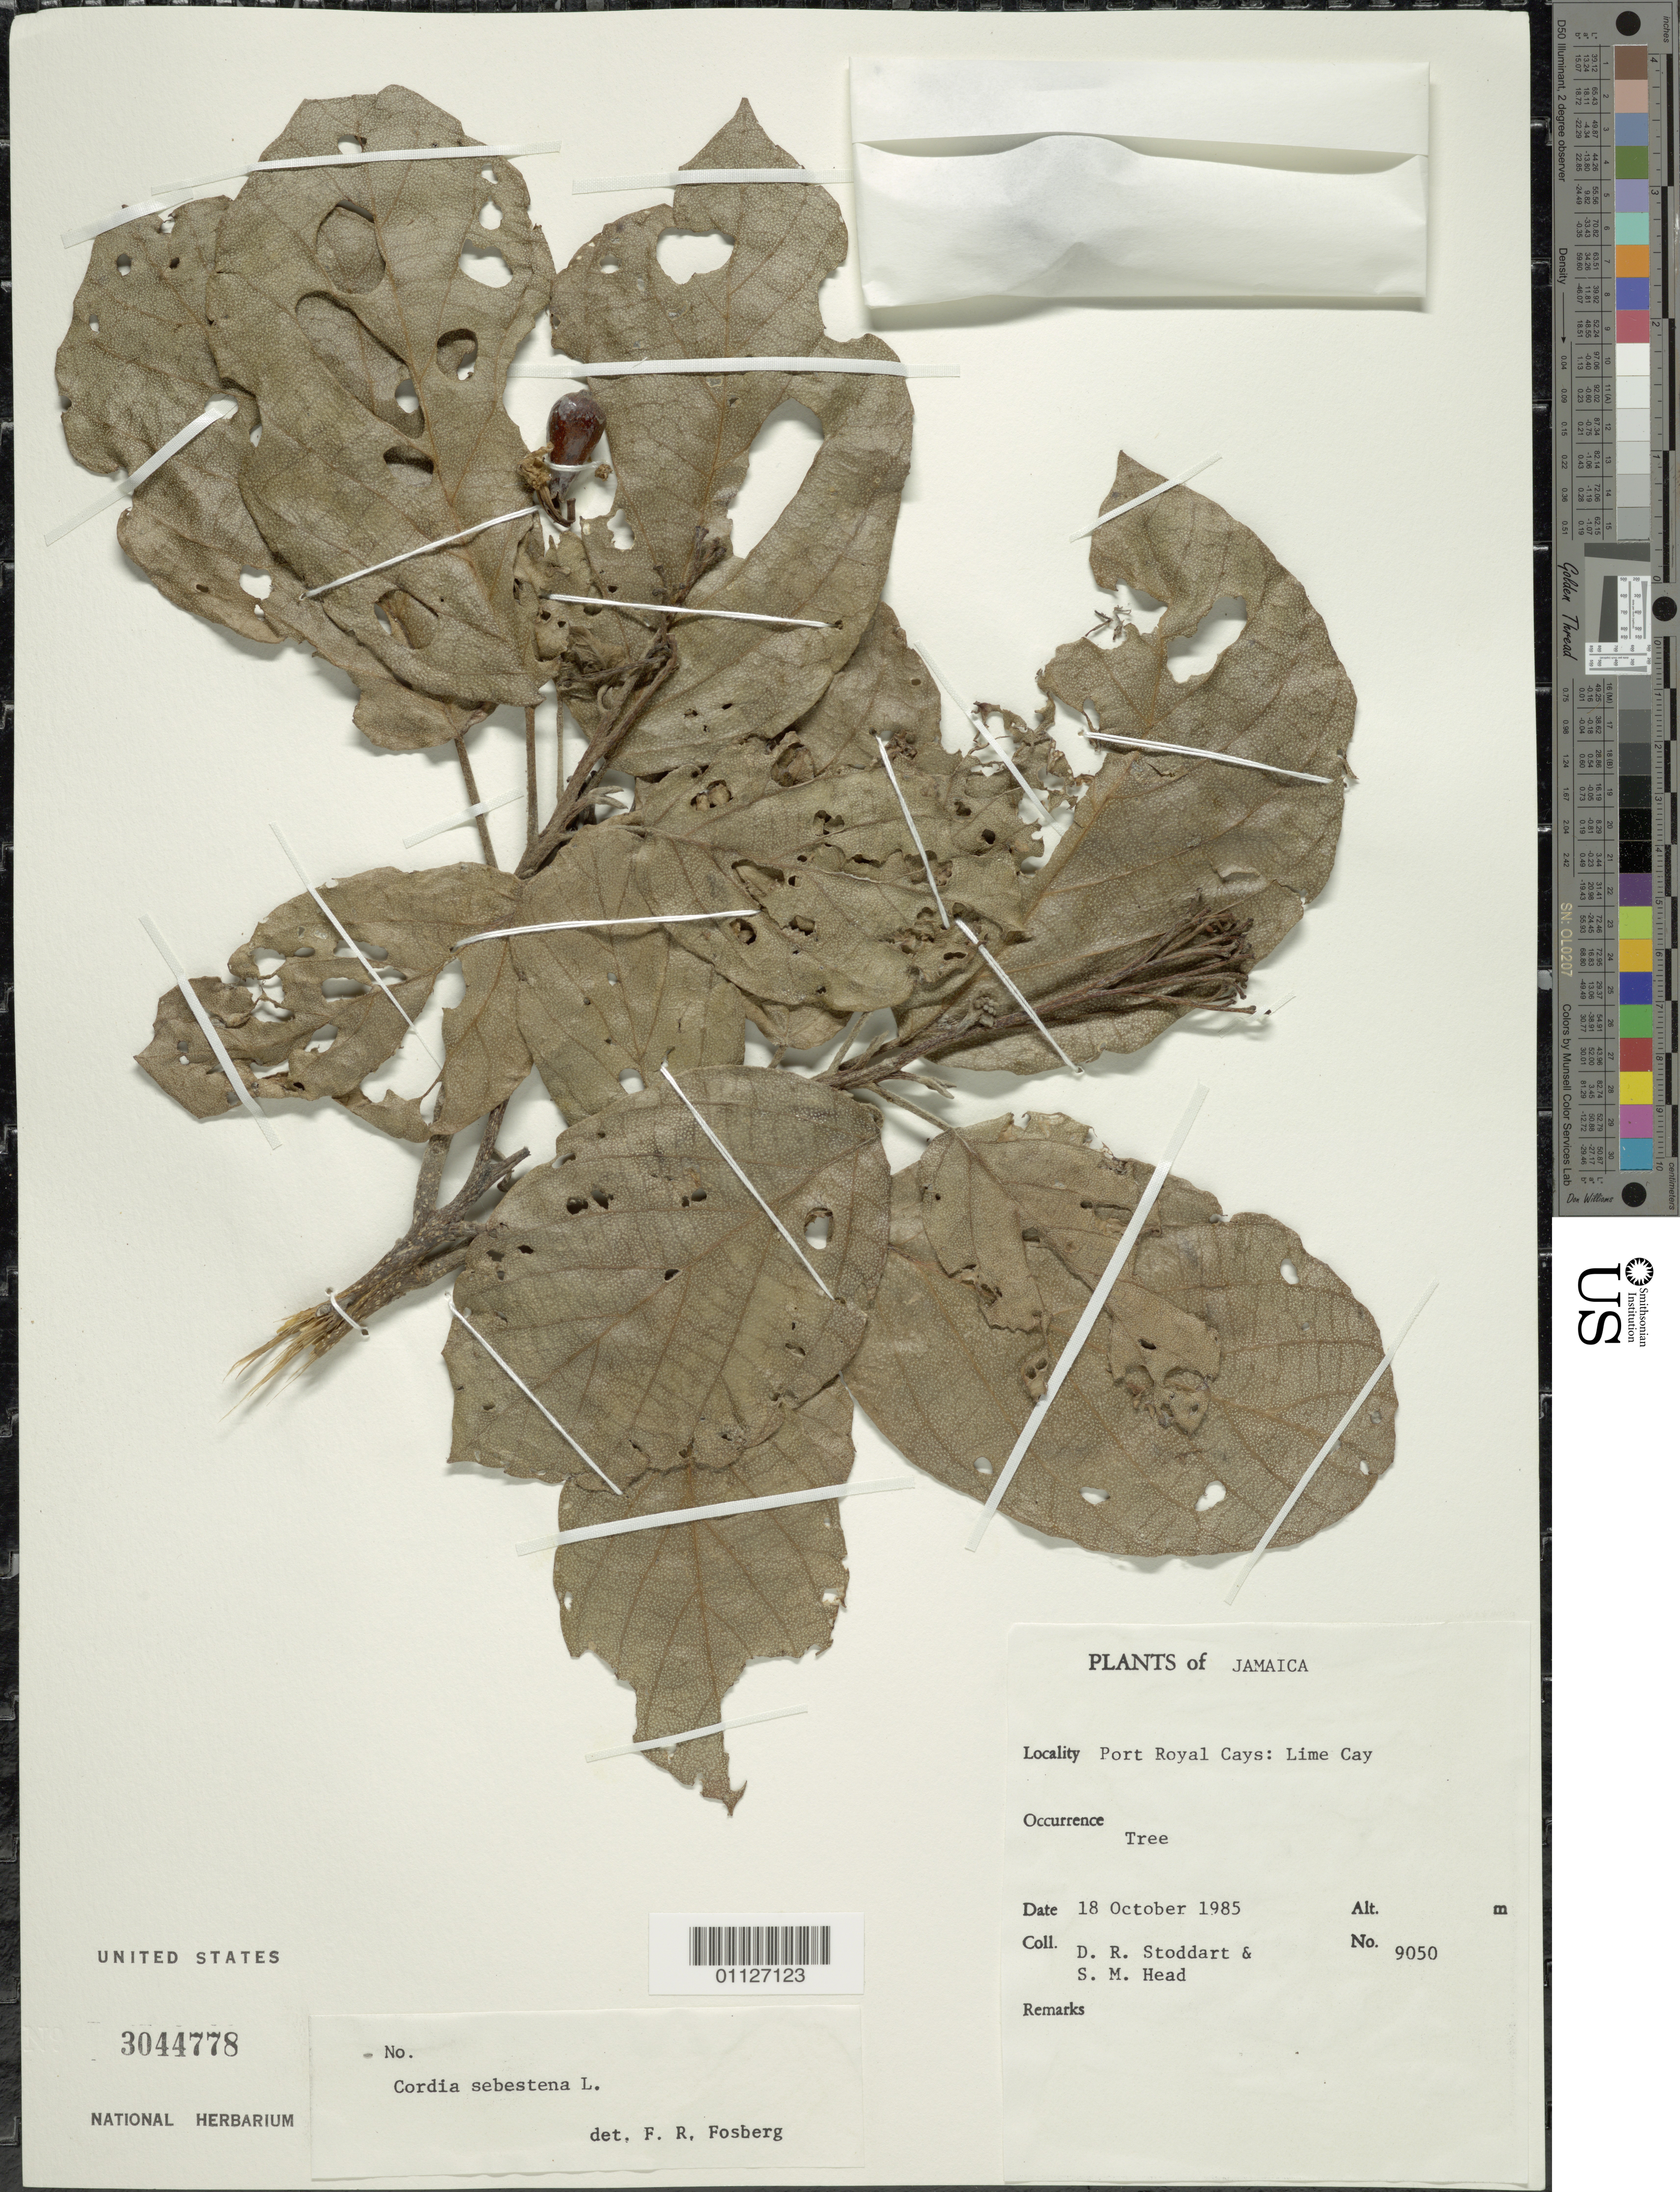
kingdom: Plantae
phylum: Tracheophyta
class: Magnoliopsida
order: Boraginales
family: Cordiaceae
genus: Cordia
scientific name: Cordia sebestena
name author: L.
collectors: D. R. Stoddart & S. Head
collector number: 9050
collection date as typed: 18 Oct 1985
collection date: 1985-10-18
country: Jamaica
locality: Port Royal Cays: Lime Cay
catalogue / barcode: US 3044778